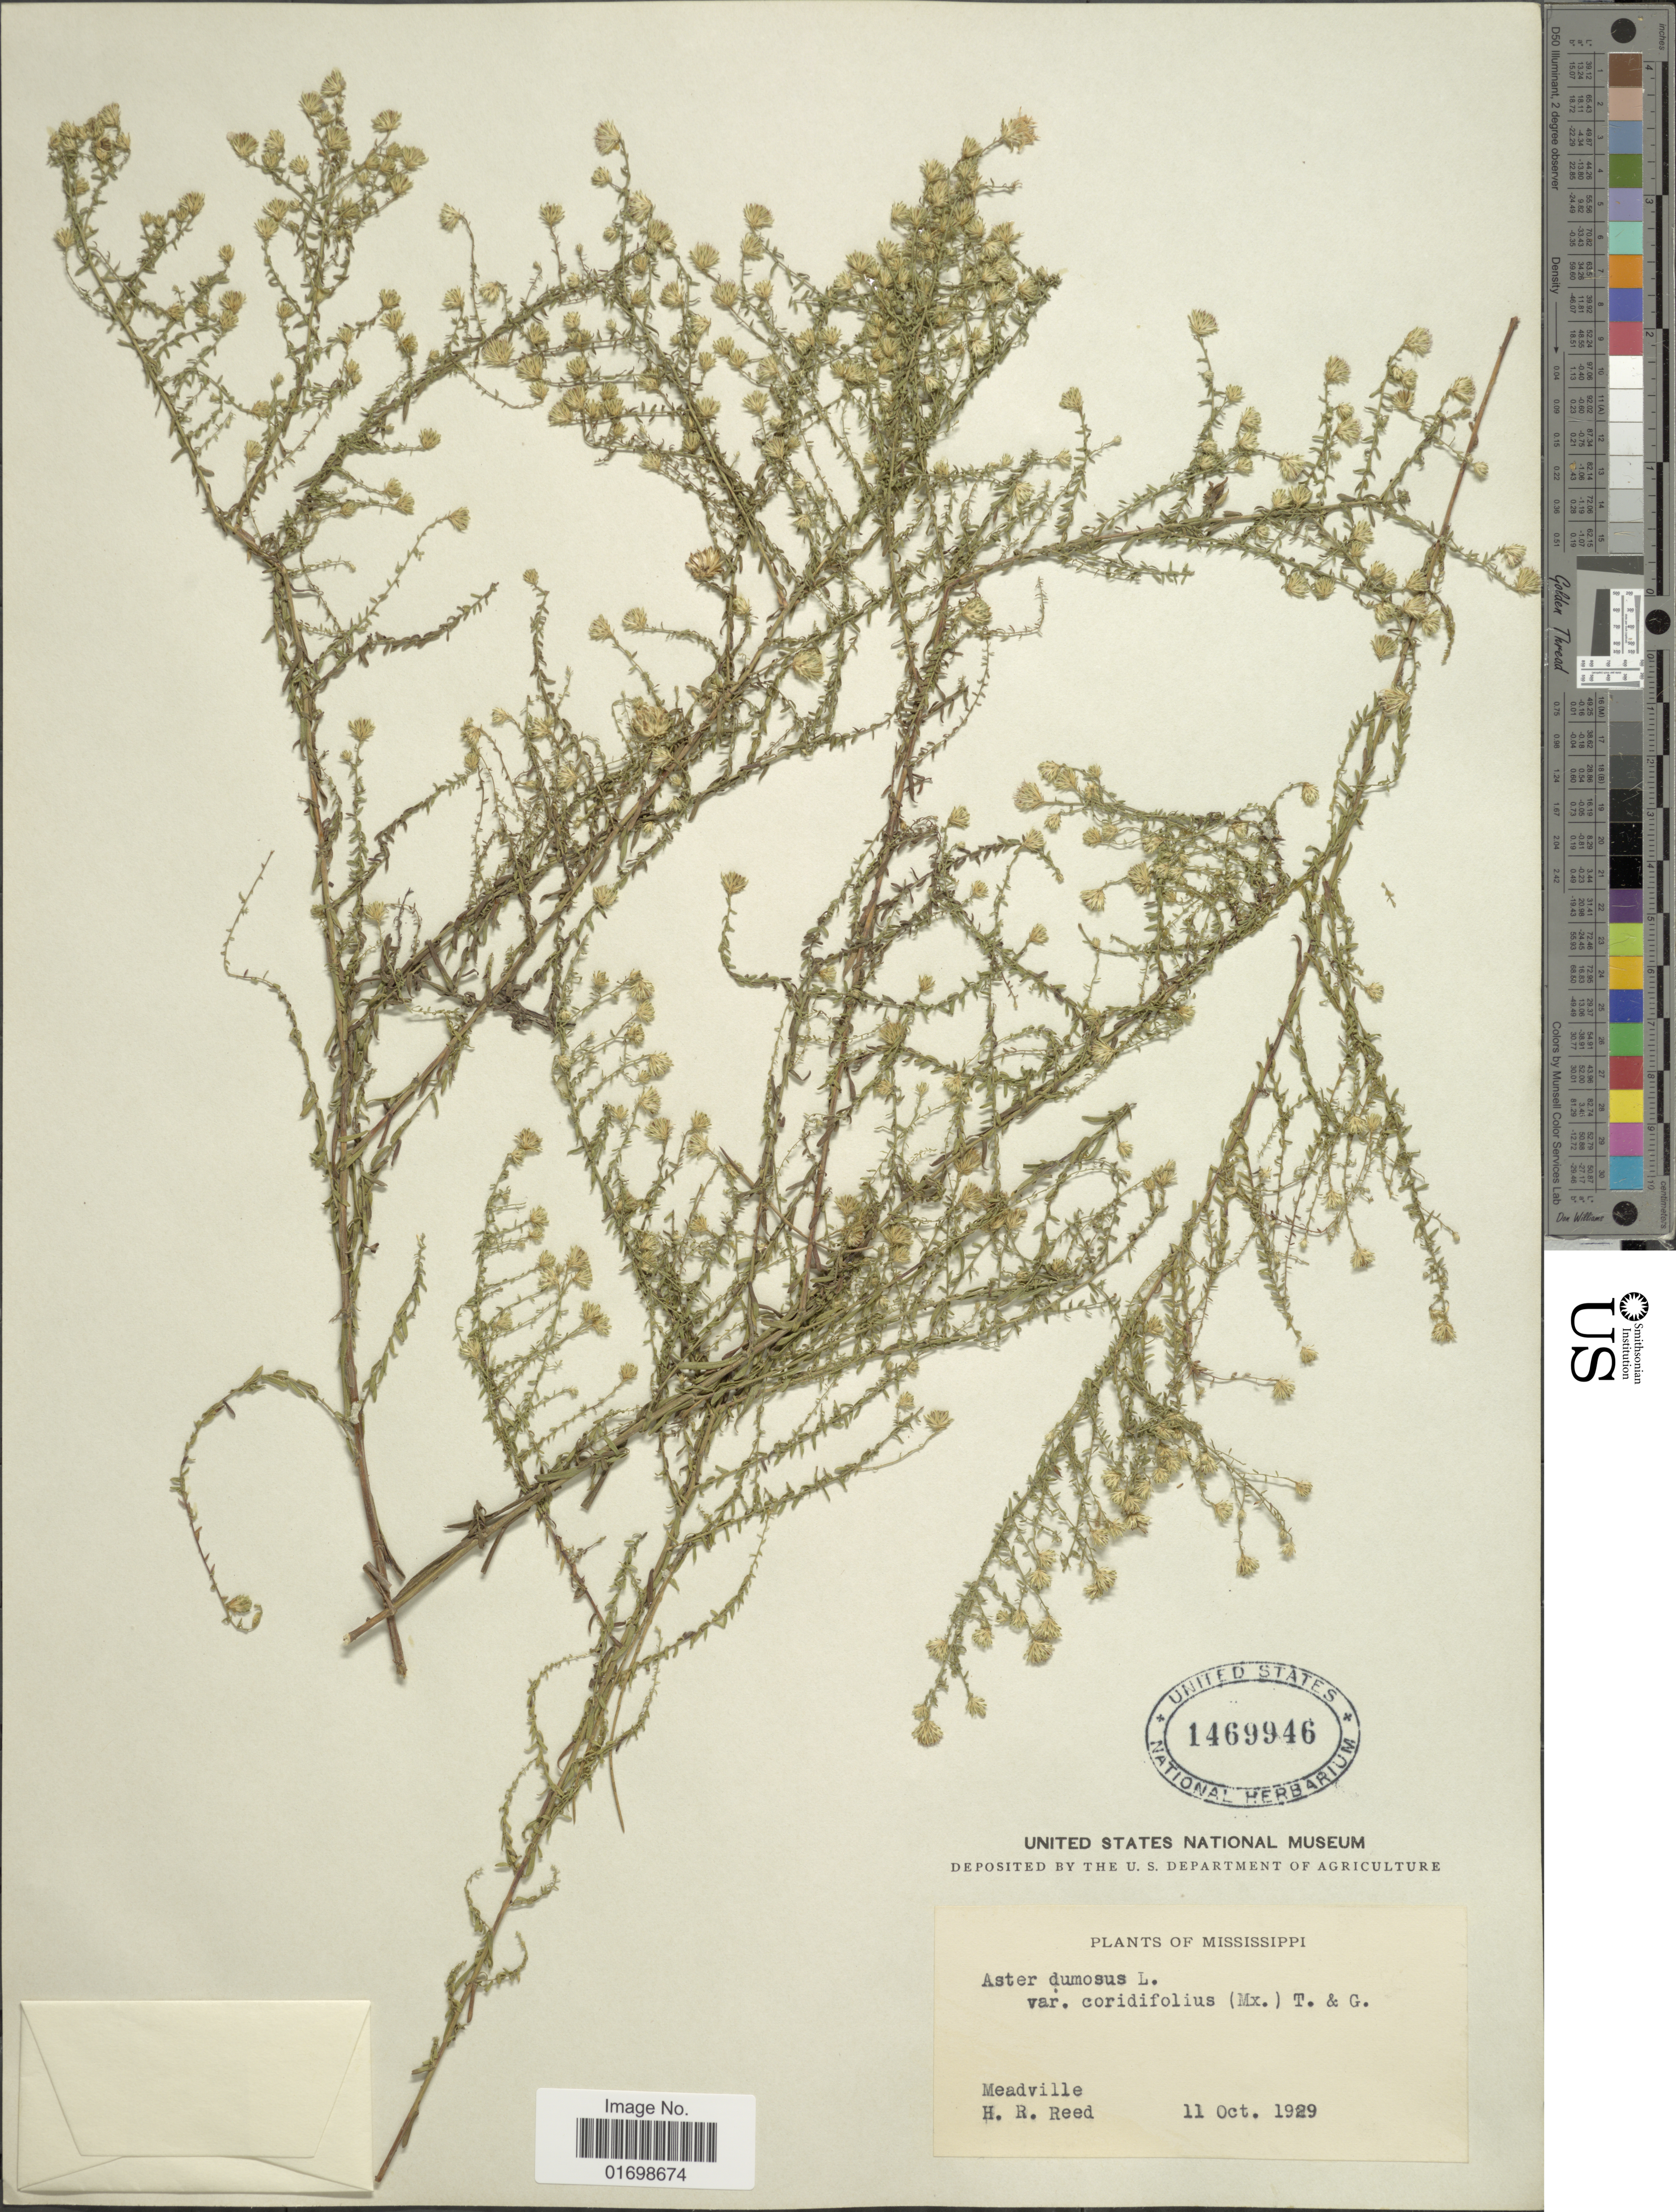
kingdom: Plantae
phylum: Tracheophyta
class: Magnoliopsida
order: Asterales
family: Asteraceae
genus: Symphyotrichum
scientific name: Symphyotrichum dumosum var. coridifolium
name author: (Michx.) Semple et al.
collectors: H. Reed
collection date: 1929-10-11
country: United States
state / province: Mississippi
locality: Meadville.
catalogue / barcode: US 1469946